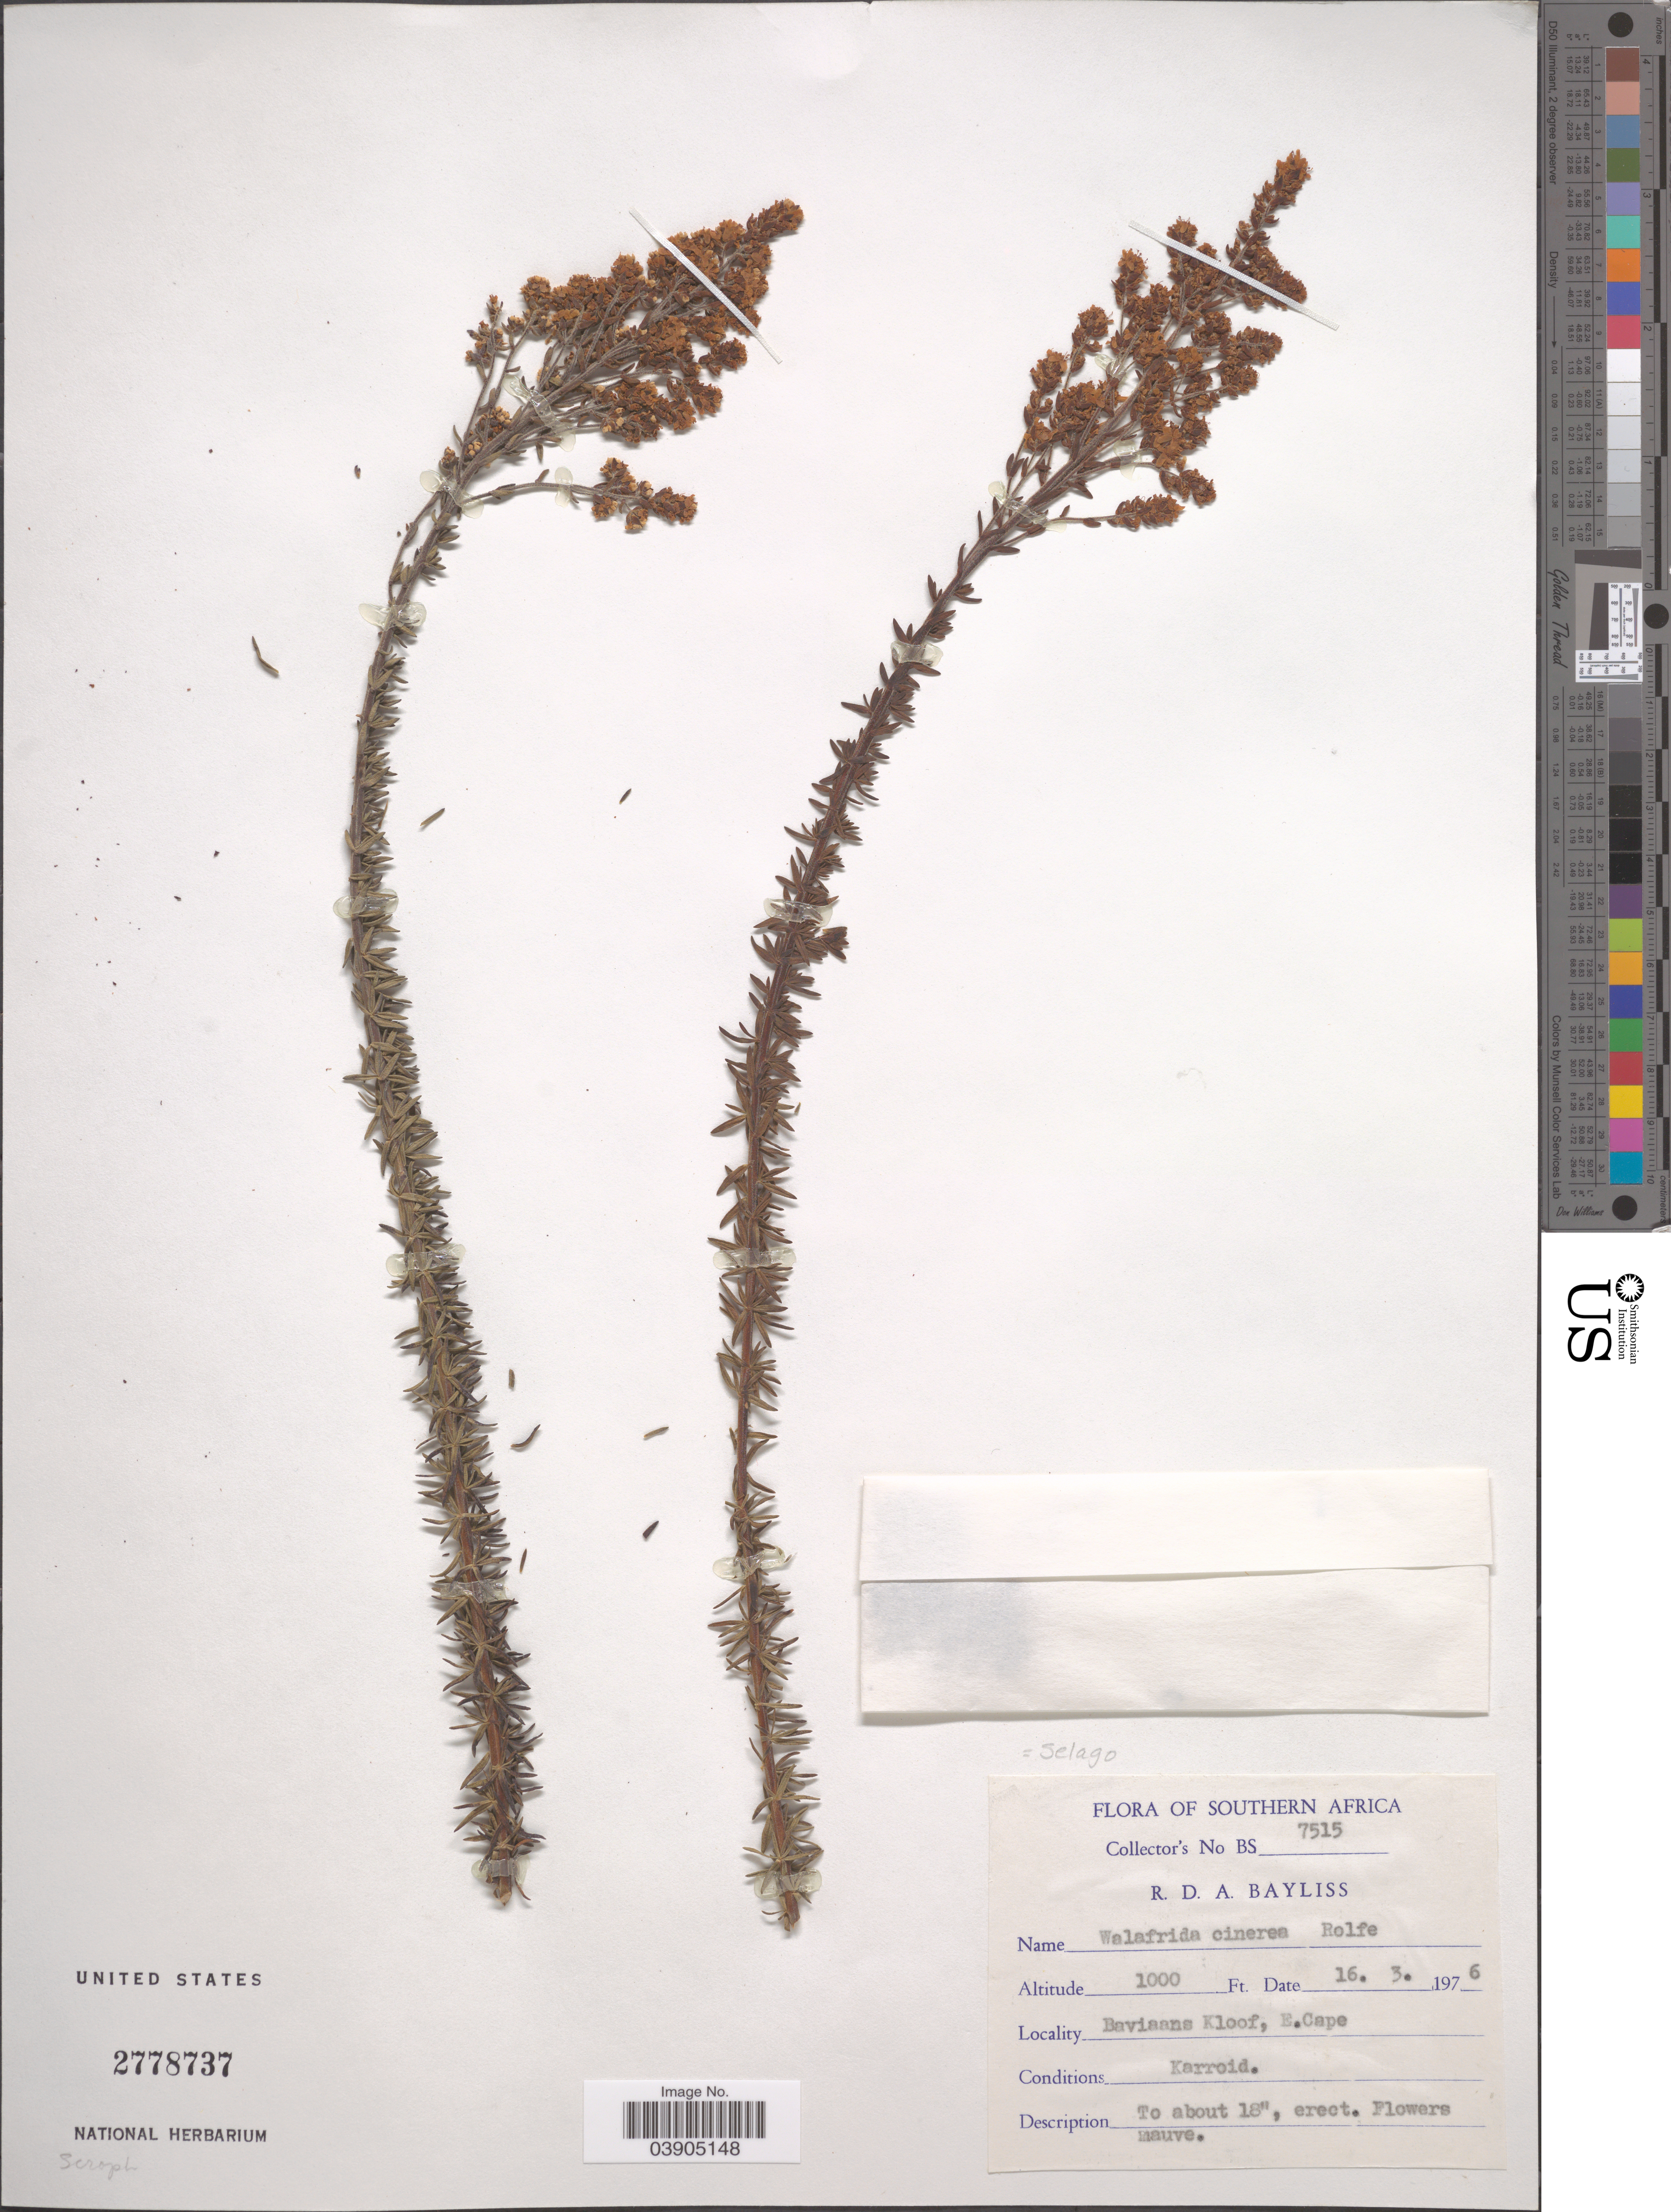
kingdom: Plantae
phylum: Tracheophyta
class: Magnoliopsida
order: Lamiales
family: Scrophulariaceae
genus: Selago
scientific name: Selago cinerea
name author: L. f.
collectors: R. Bayliss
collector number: BS7515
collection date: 1976-03-16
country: South Africa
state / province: Eastern Cape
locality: Southern Africa. Baviaans Kloof, E. Cape.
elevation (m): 305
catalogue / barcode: US 2778737